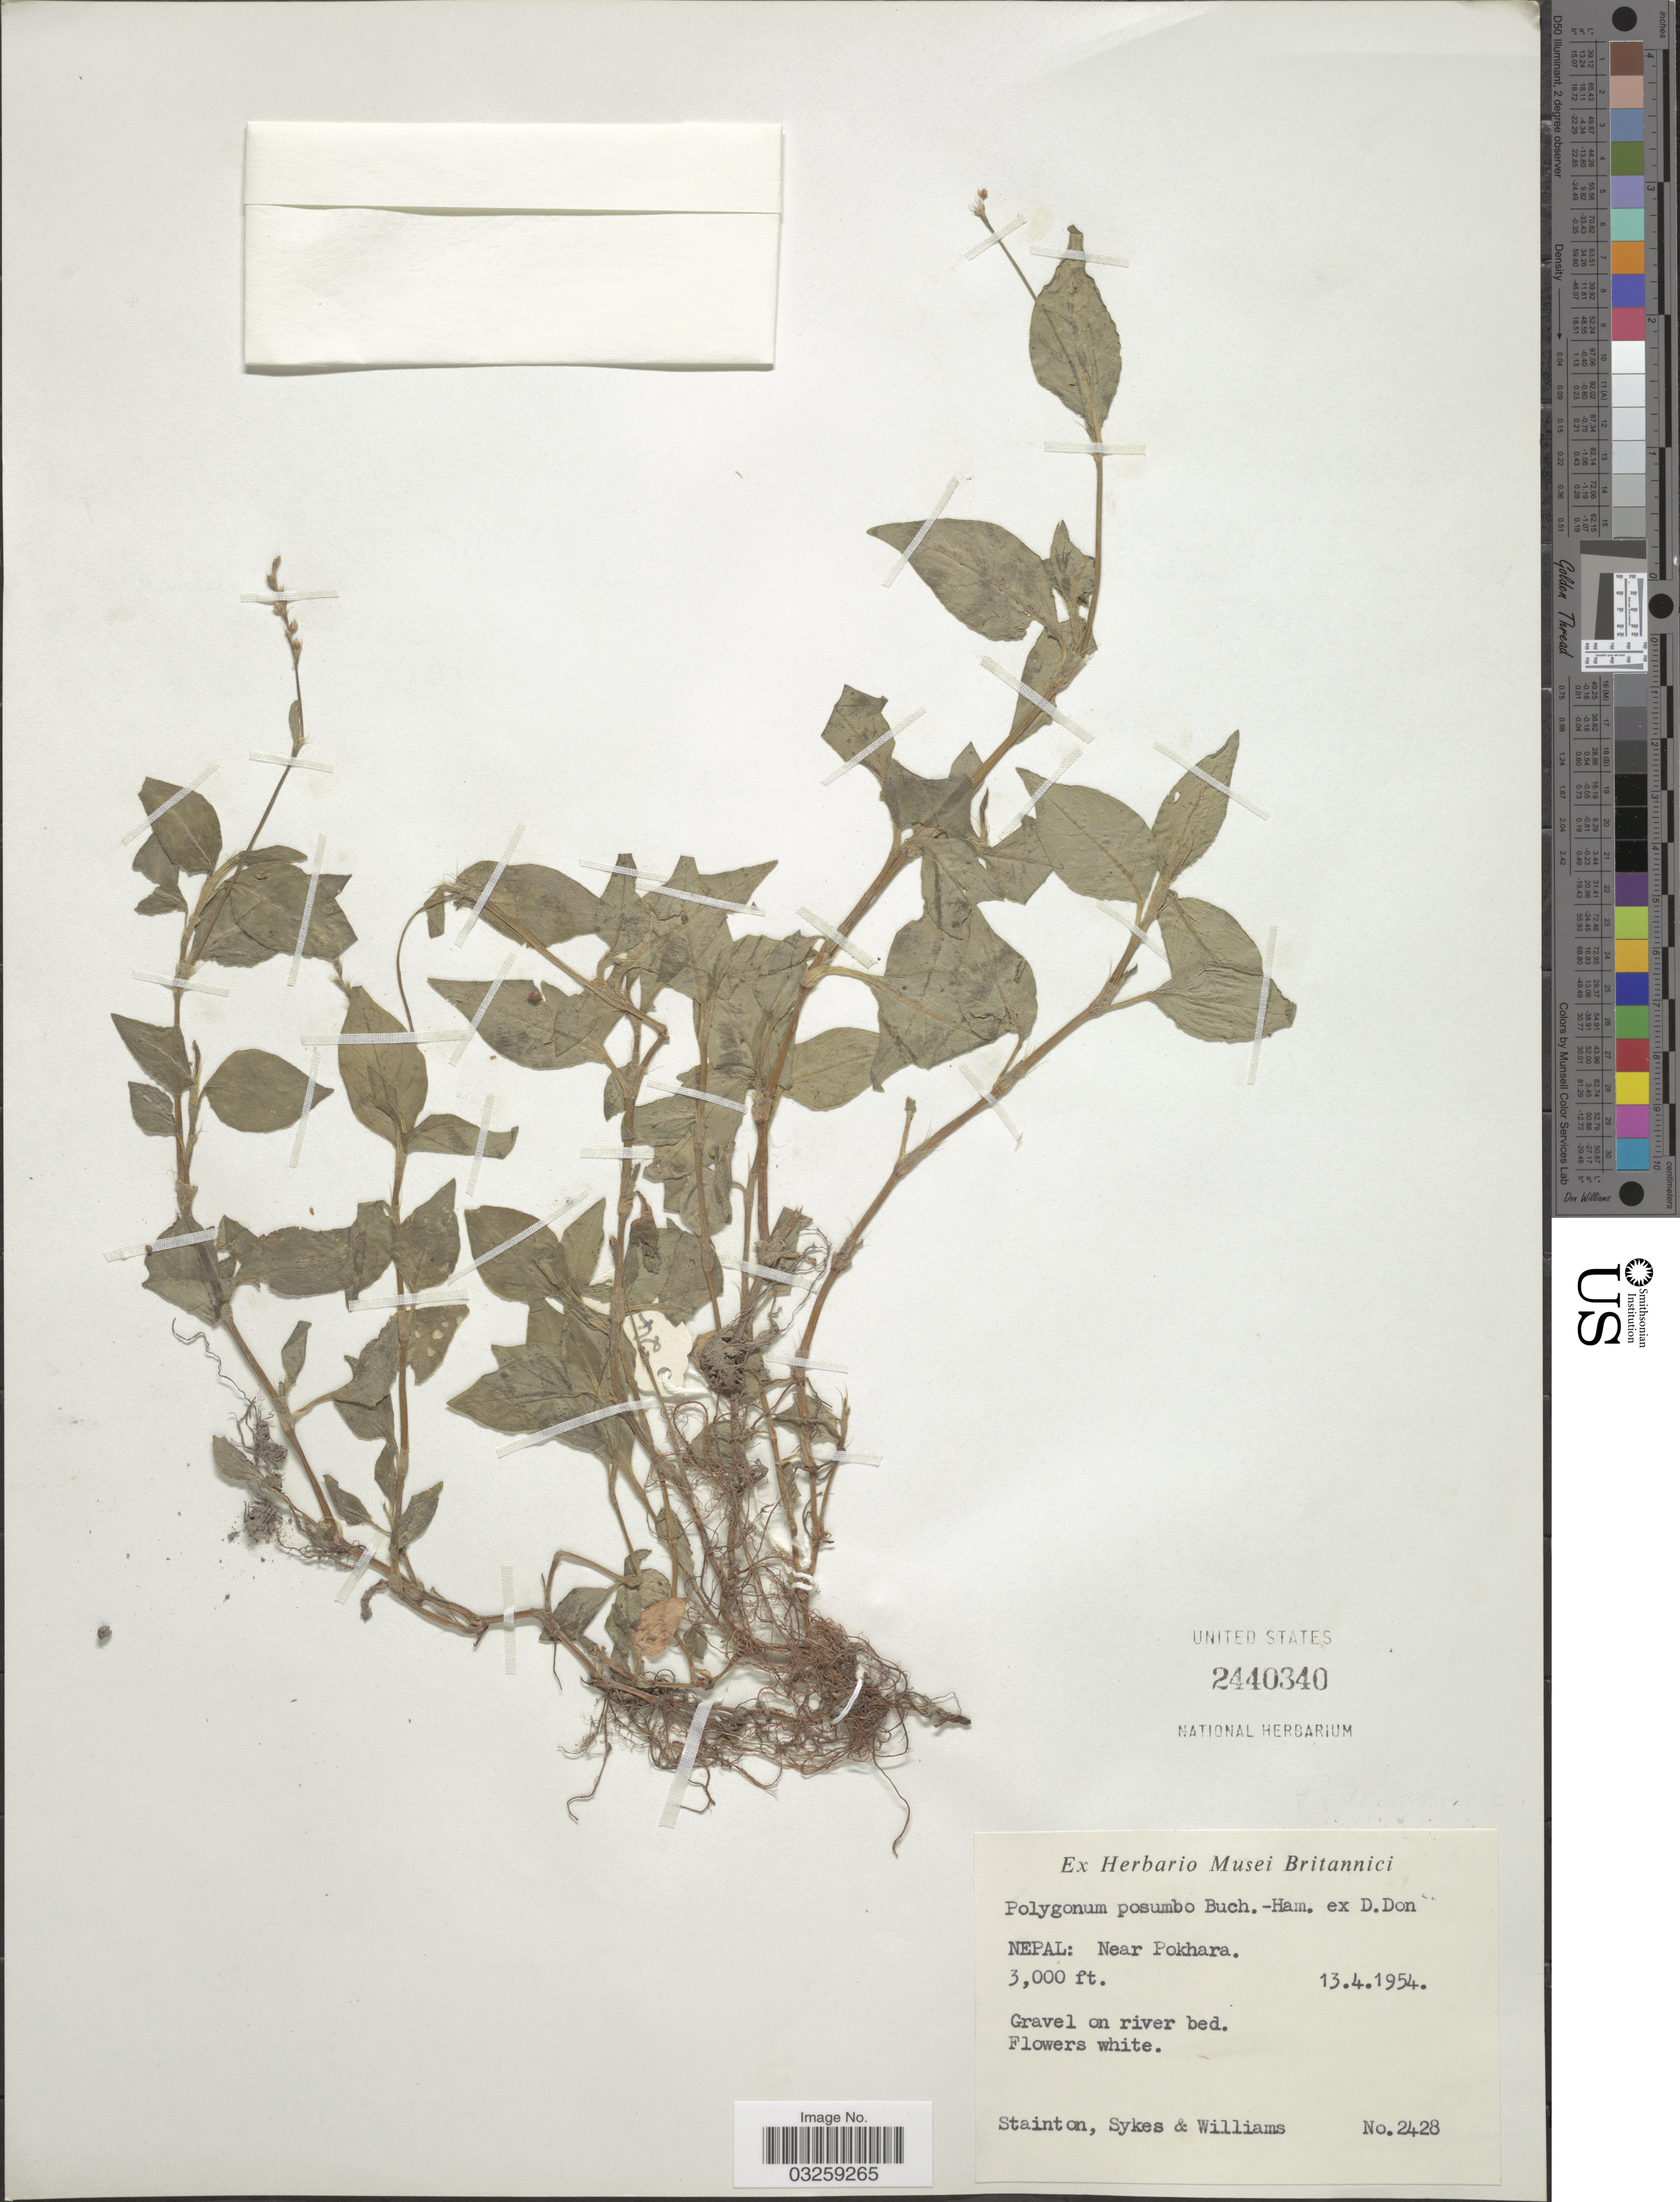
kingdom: Plantae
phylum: Tracheophyta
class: Magnoliopsida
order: Caryophyllales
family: Polygonaceae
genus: Polygonum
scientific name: Polygonum posumbu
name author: Buch.-Ham. ex D. Don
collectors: -. Stainton, Sykes, -- & -- Williams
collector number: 2428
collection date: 1954-04-13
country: Nepal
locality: Near Pokhara.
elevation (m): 914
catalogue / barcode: US 2440340